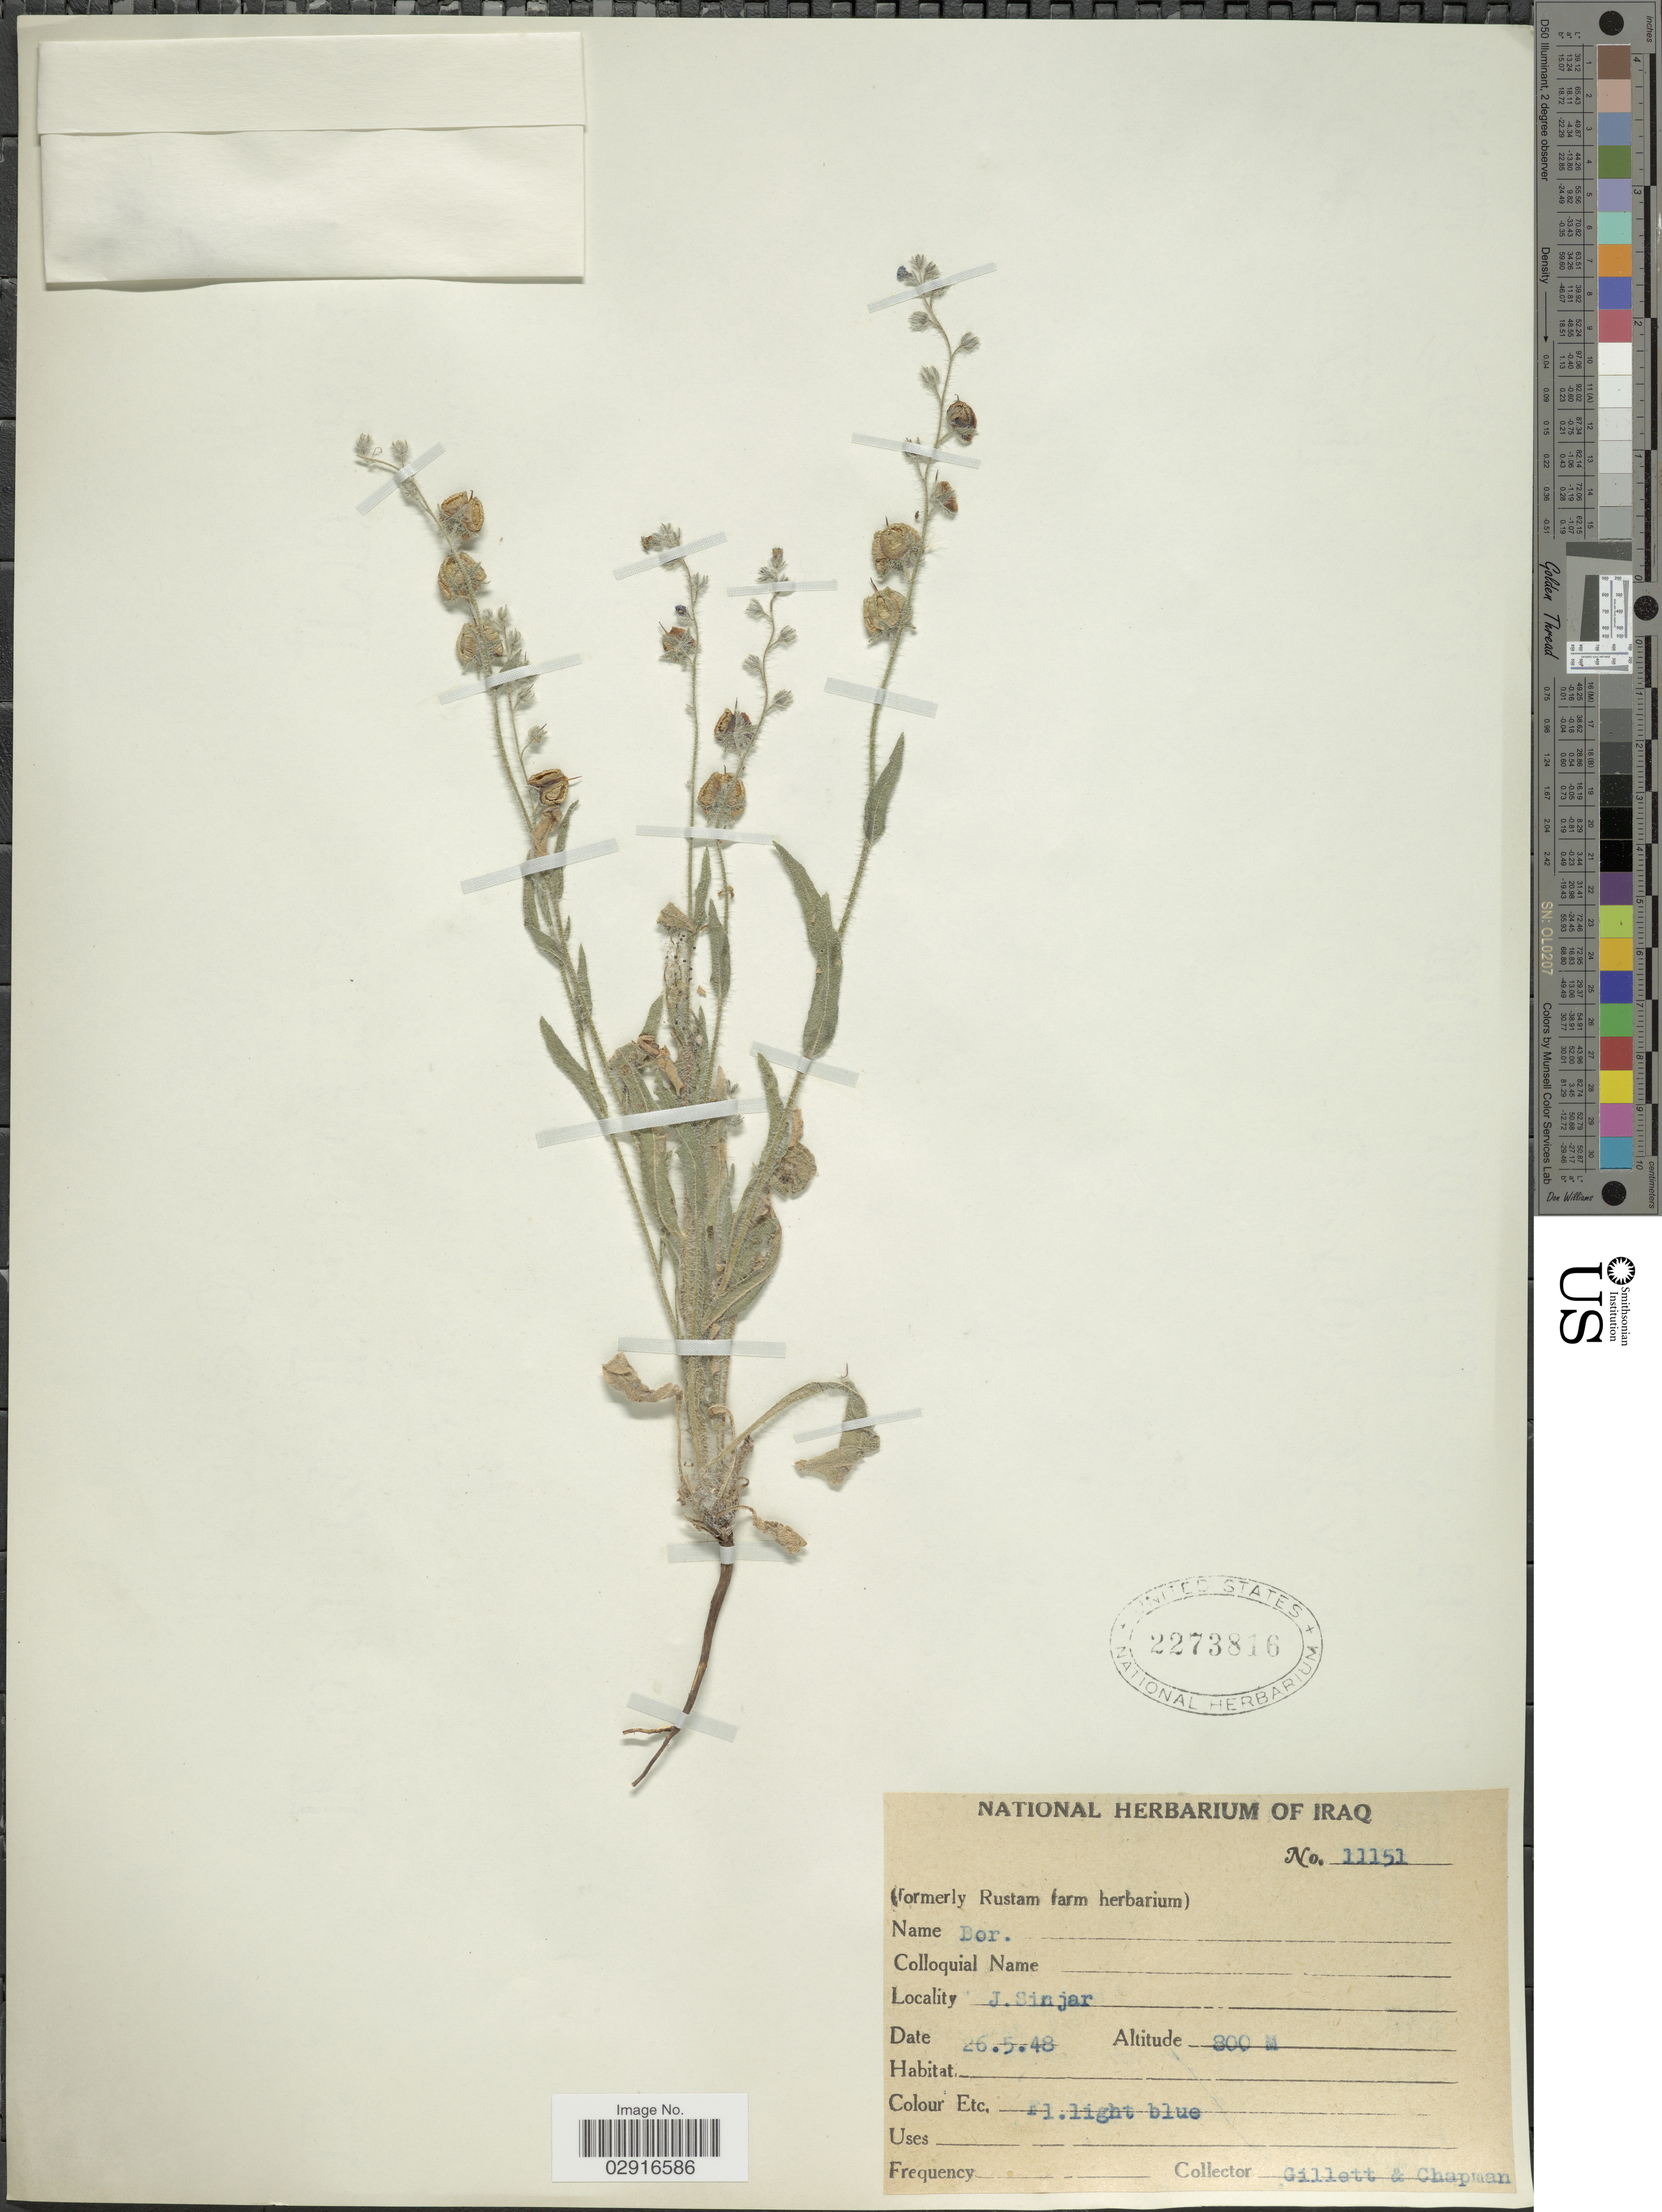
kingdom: Plantae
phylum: Tracheophyta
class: Magnoliopsida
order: Boraginales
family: Boraginaceae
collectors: Gillett, -- & A. Chapman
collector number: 11151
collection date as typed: Transcribed d/m/y: 26/5/48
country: Iraq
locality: J. Sinjar.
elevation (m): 800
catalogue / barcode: US 2273816